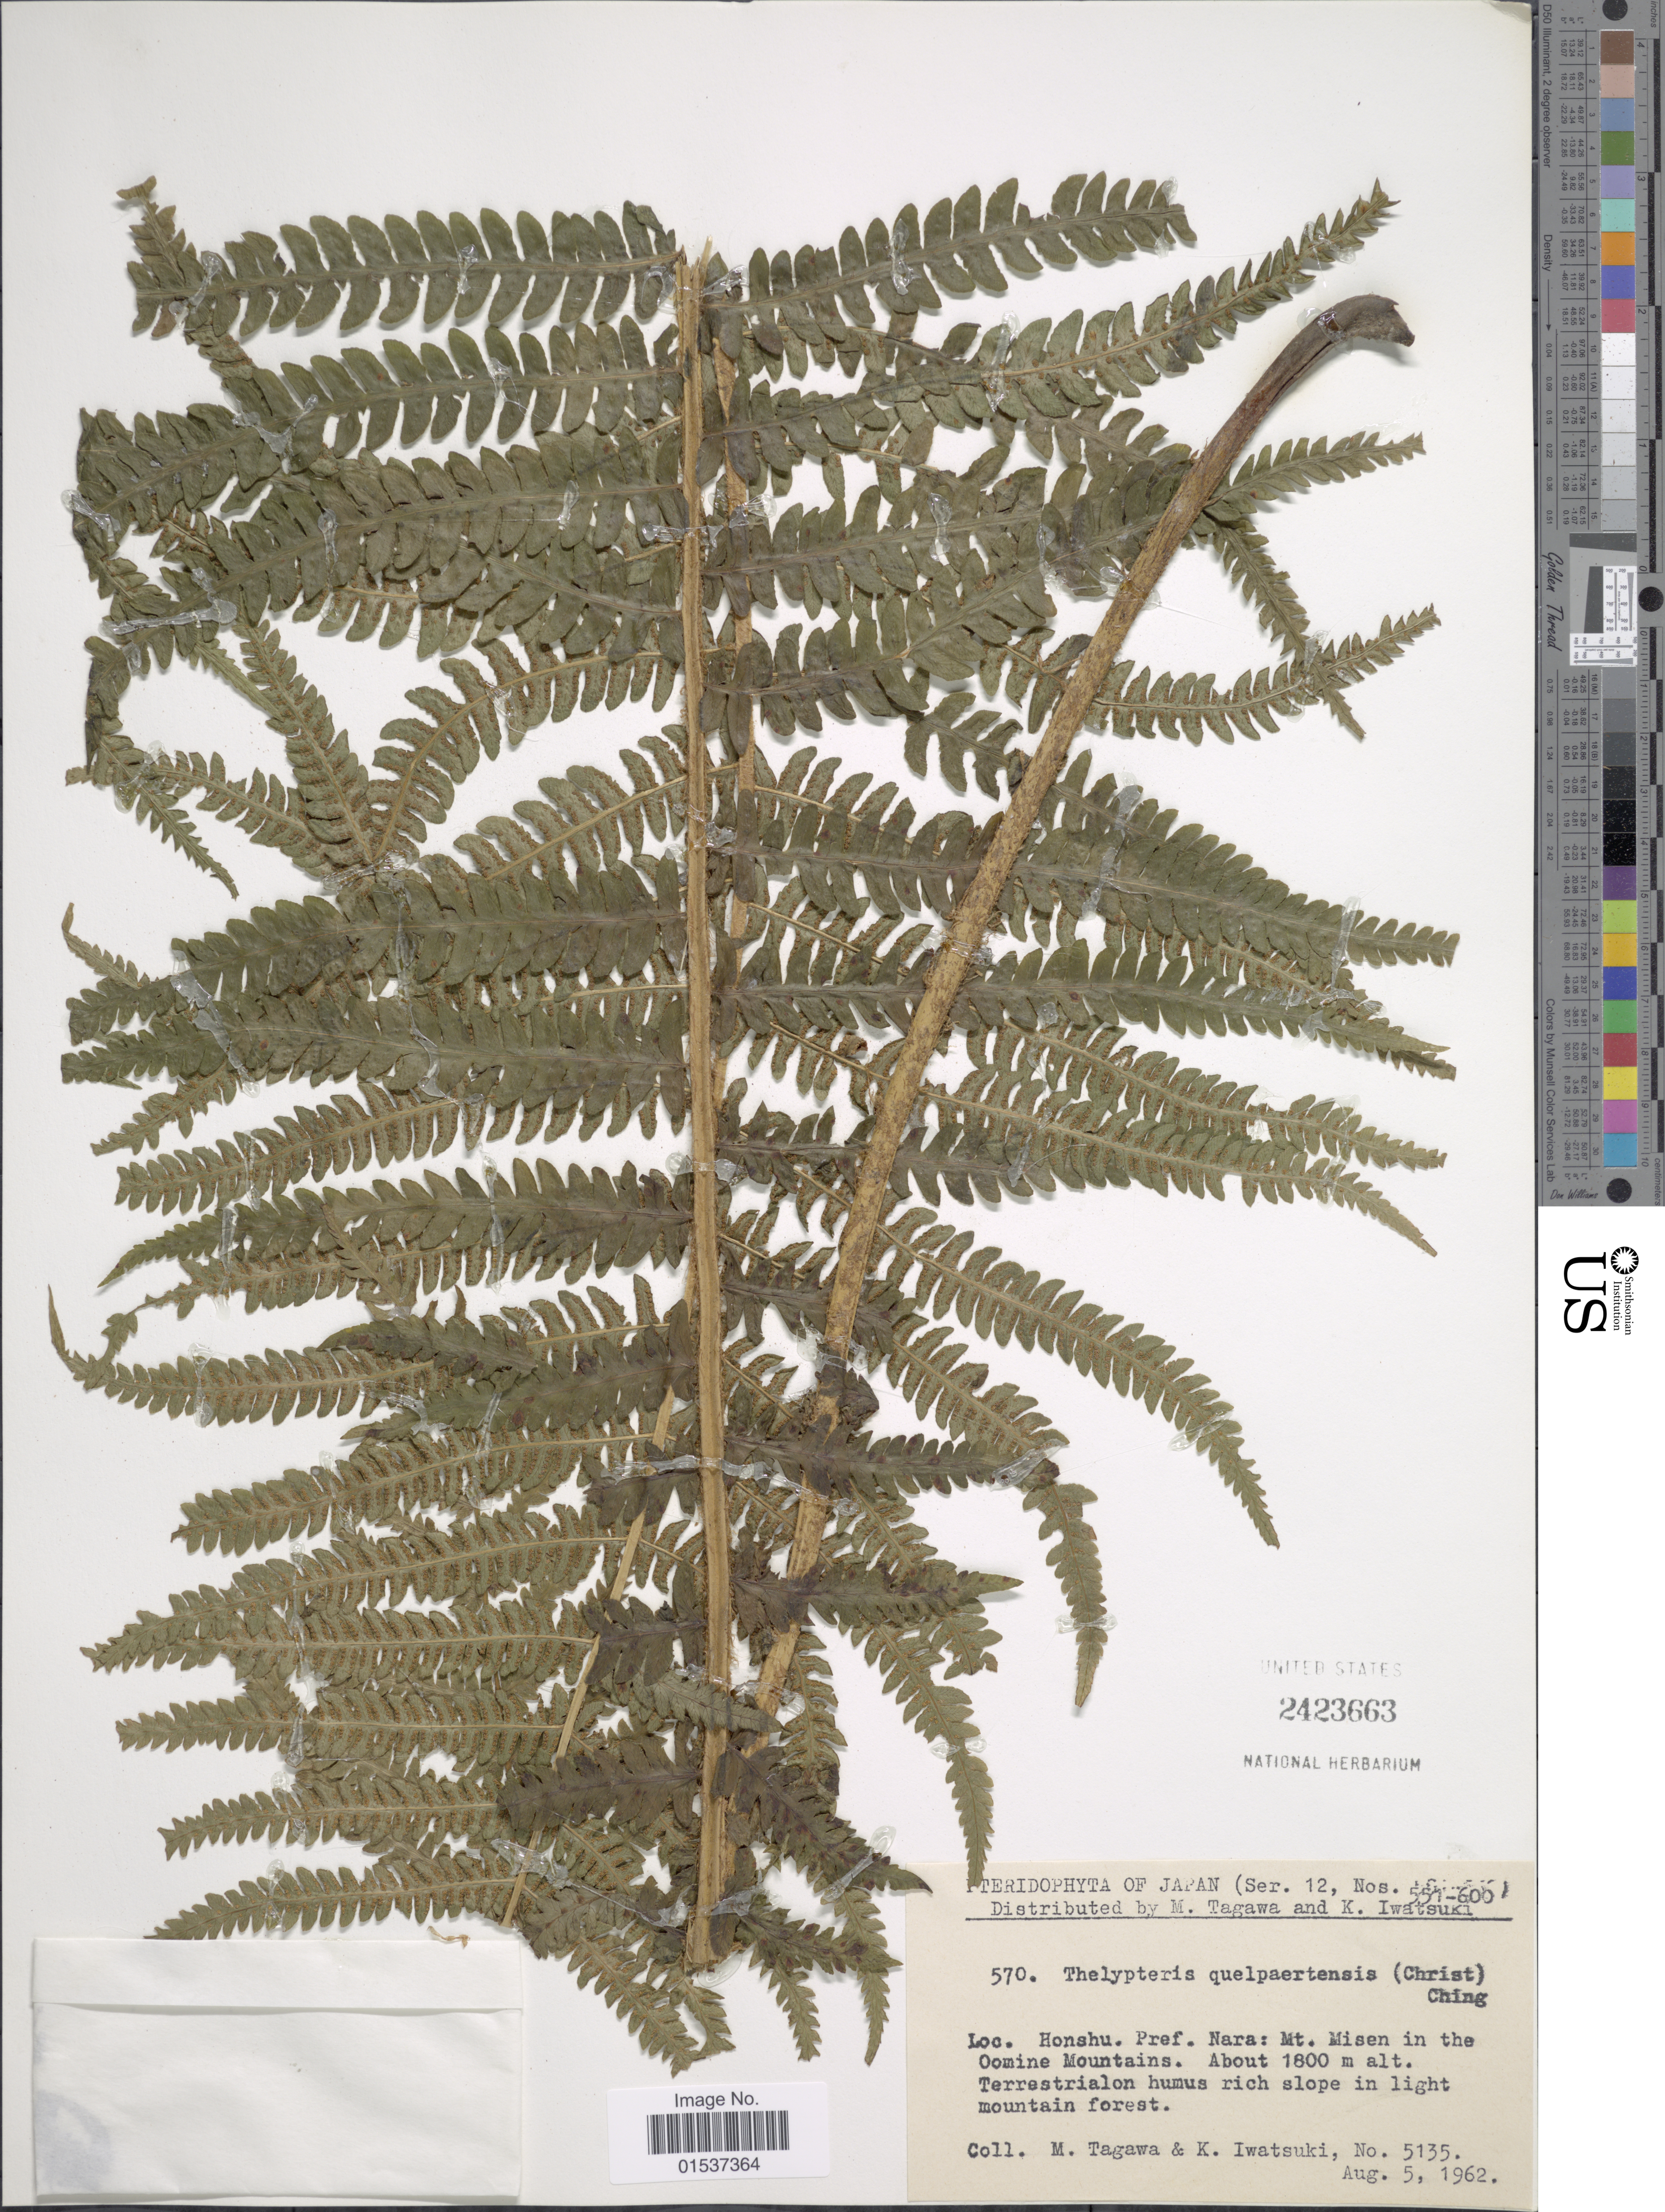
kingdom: Plantae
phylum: Tracheophyta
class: Polypodiopsida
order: Polypodiales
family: Thelypteridaceae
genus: Oreopteris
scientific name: Oreopteris quelpartensis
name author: (Christ) Holub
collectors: M. Tagawa & K. Iwatsuki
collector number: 5135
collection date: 1962-08-05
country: Japan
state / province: Nara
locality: Honshu. Pref. Nara: Mt. Misen in the Oomine Mountains.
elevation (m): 1800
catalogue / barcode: US 2423663